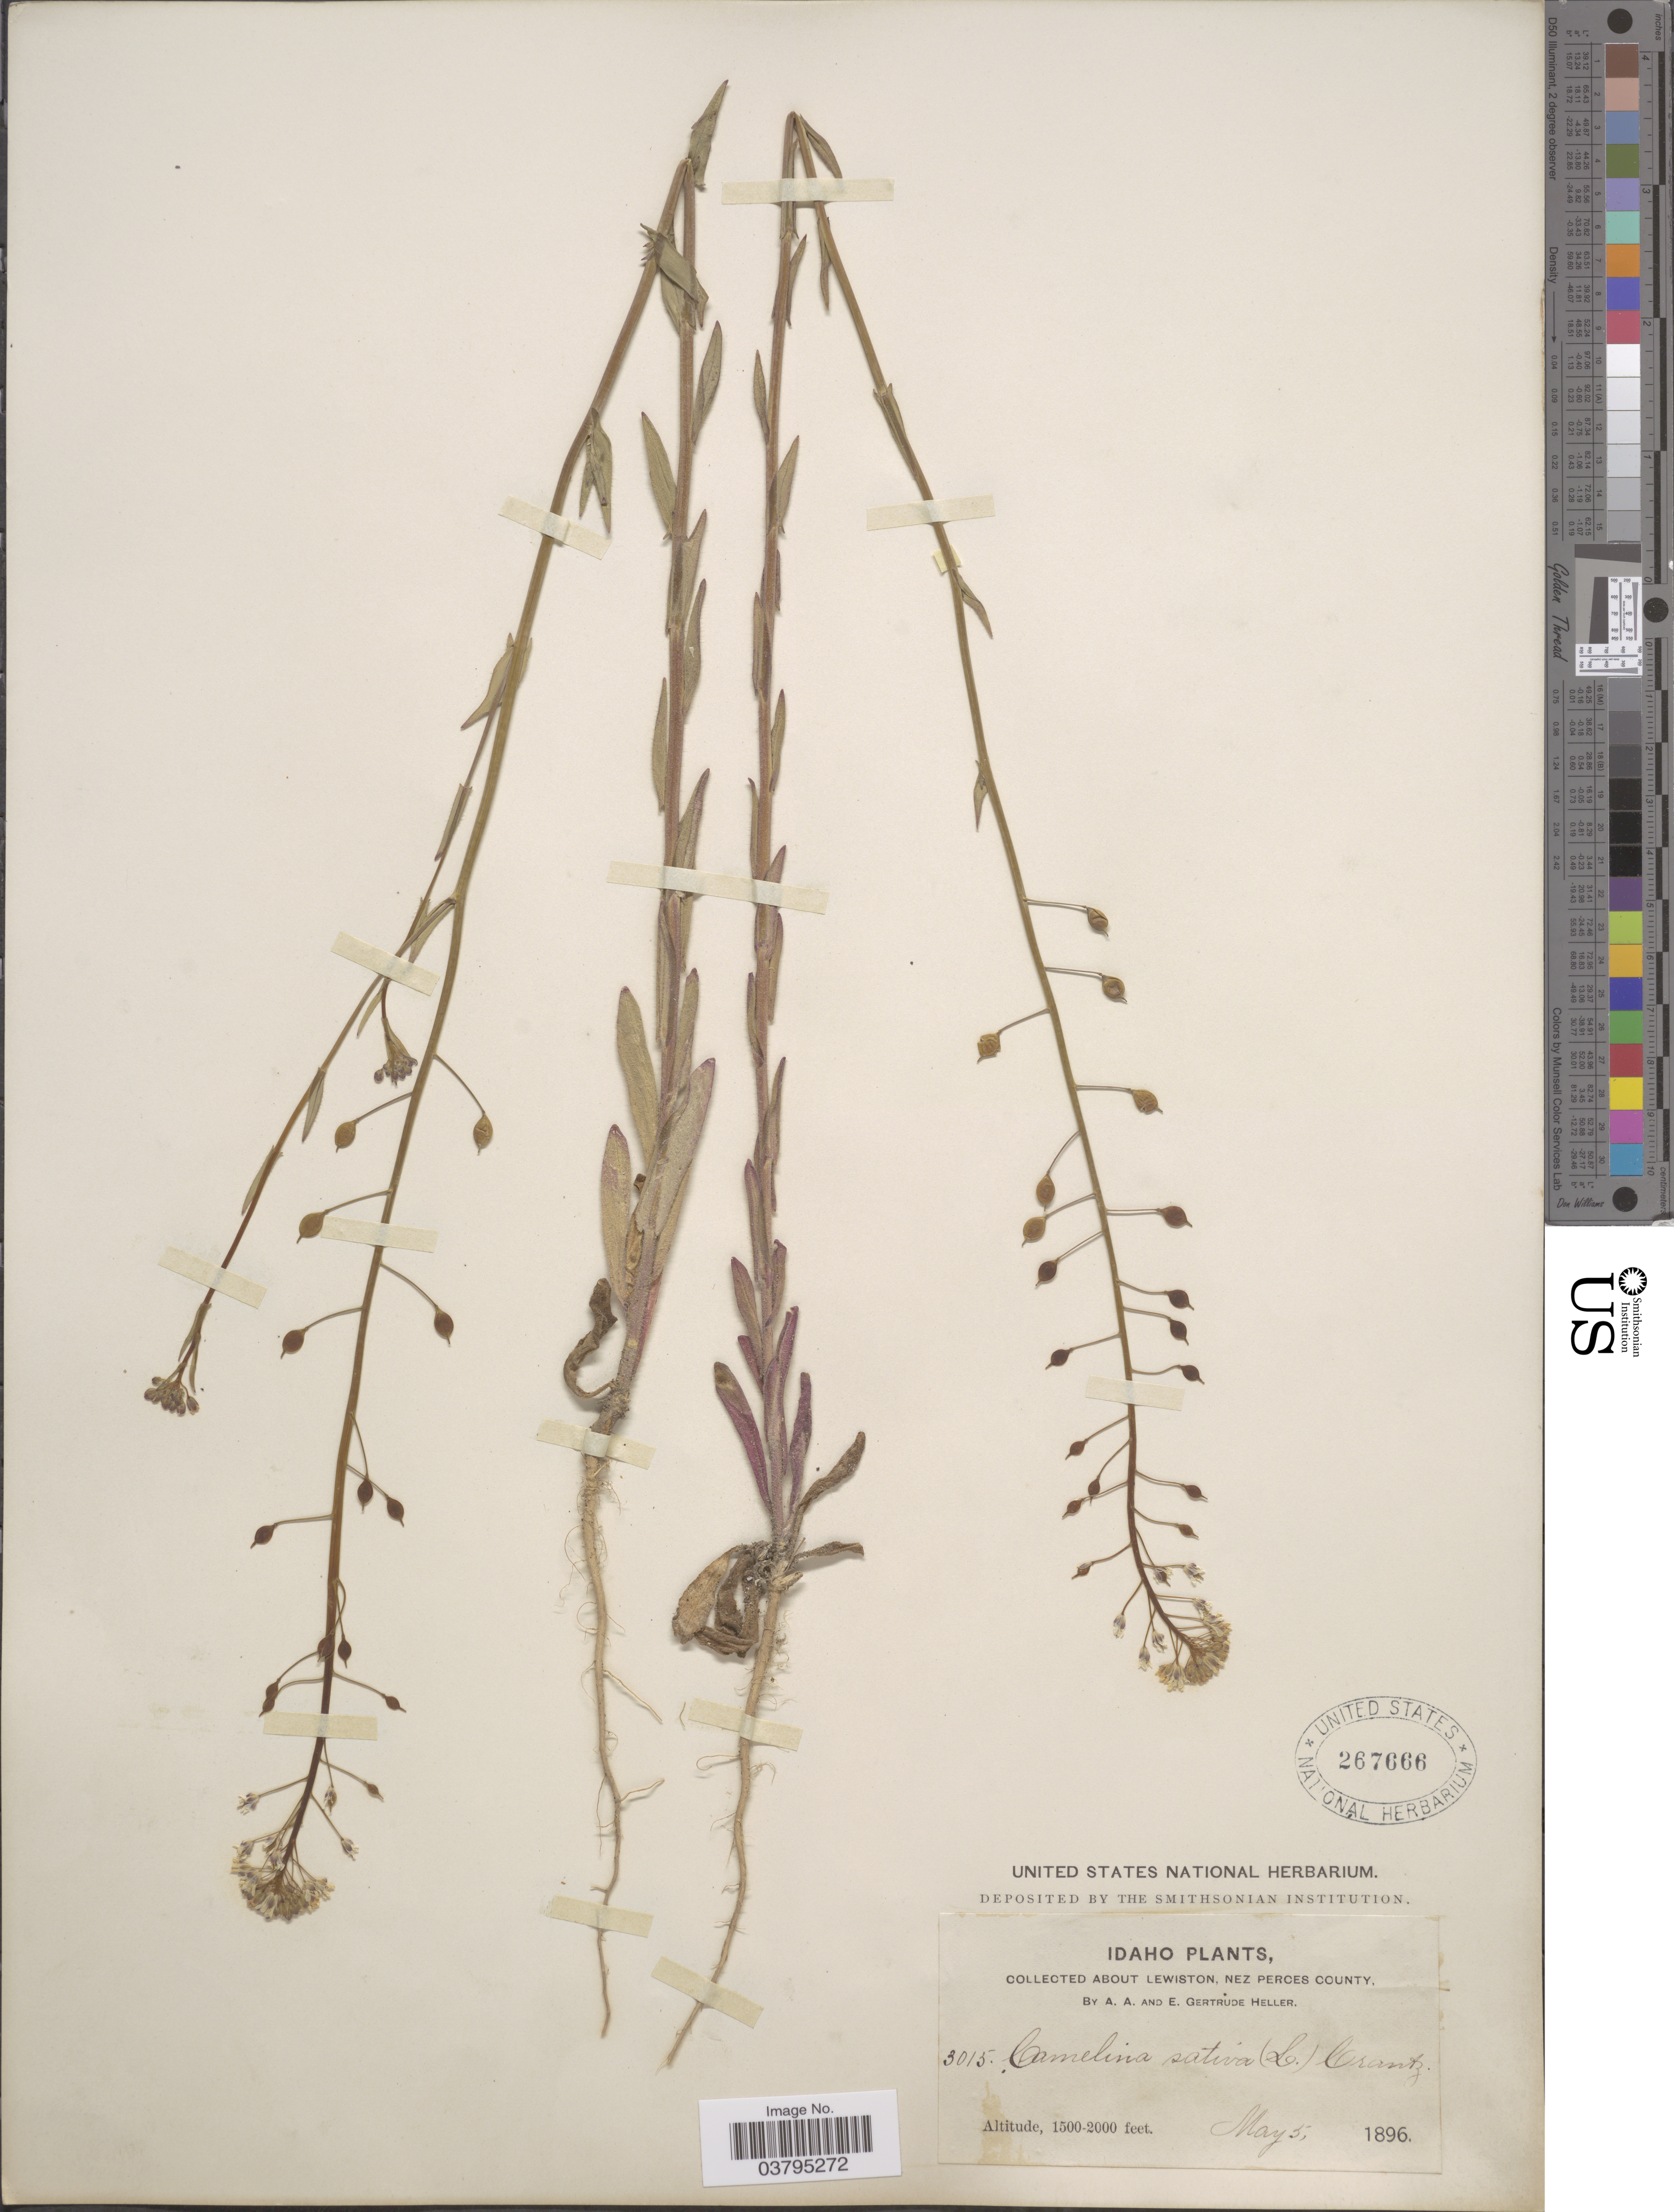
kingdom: Plantae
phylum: Tracheophyta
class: Magnoliopsida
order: Brassicales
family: Brassicaceae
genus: Camelina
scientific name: Camelina microcarpa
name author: DC.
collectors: A. A. Heller & E. G. Heller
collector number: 3015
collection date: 1896-05-05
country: United States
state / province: Idaho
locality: Lewiston, Nez Perces County.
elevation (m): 457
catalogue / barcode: US 267666